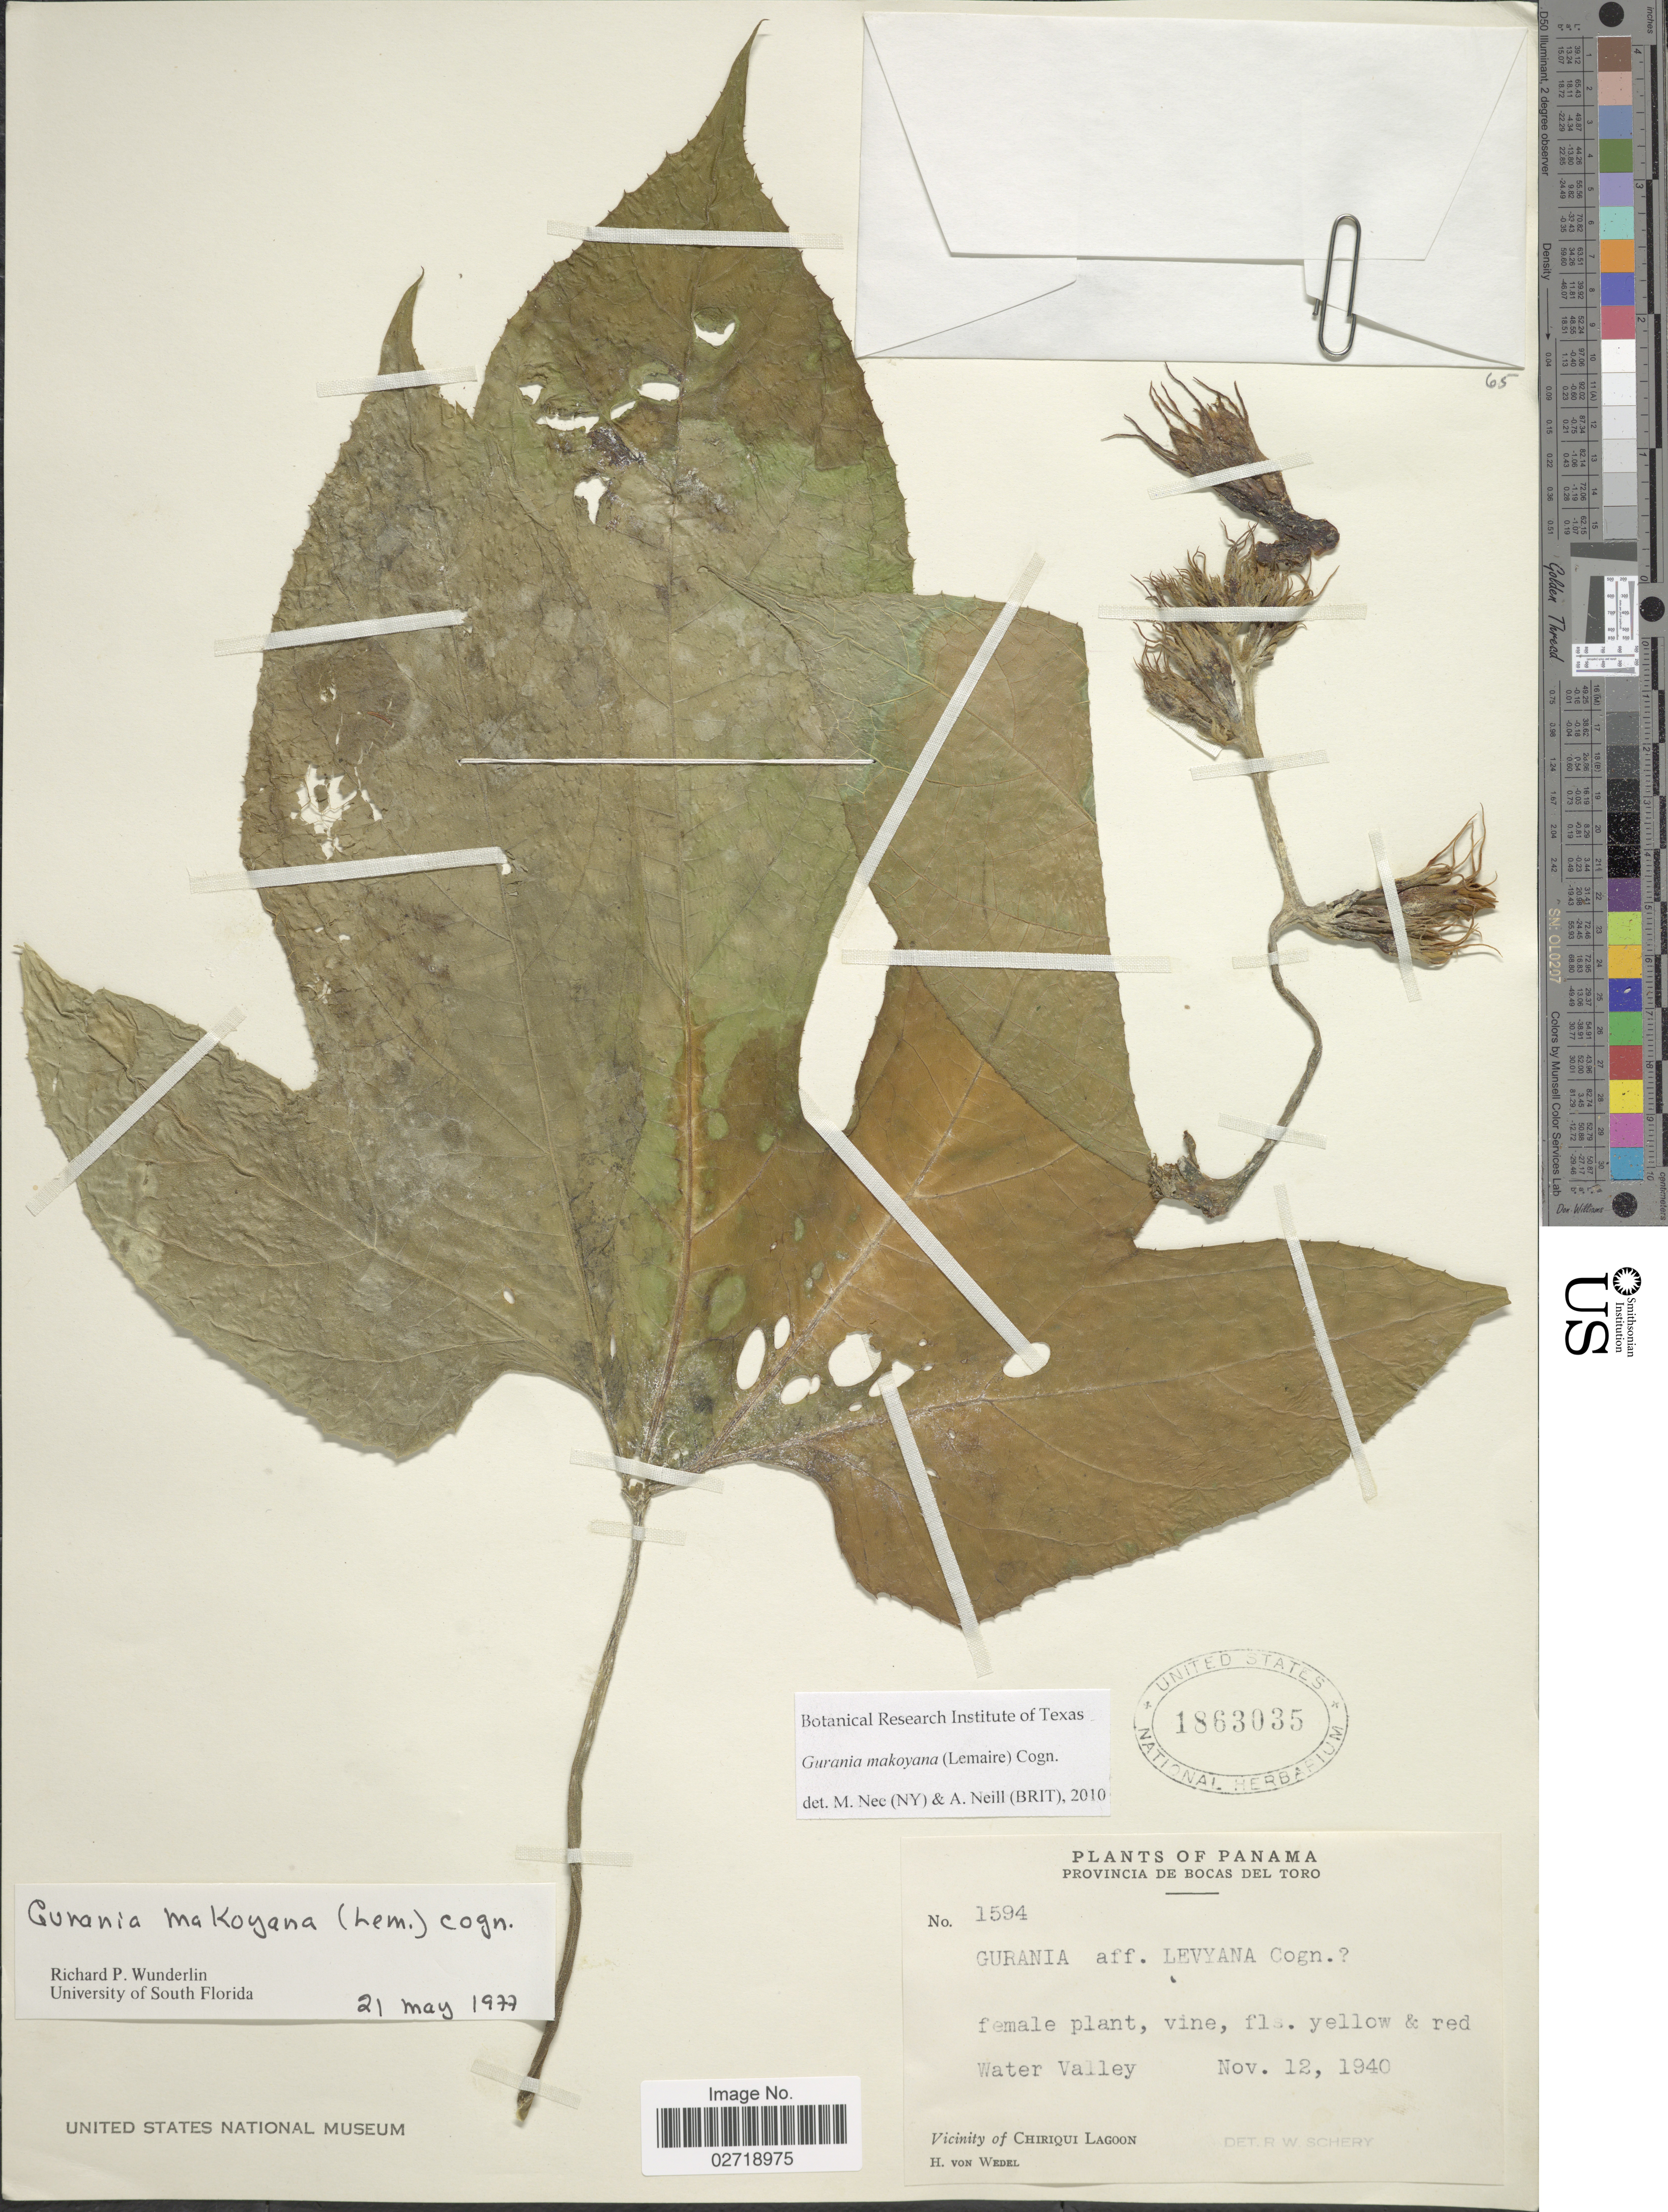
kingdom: Plantae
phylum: Tracheophyta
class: Magnoliopsida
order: Cucurbitales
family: Cucurbitaceae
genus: Gurania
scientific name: Gurania makoyana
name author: (Lem.) Cogn.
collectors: H. von Wedel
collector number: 1594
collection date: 1940-11-12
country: Panama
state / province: Bocas del Toro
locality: Water Valley. Vicinity of Chiriqui Lagoon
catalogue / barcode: US 1863035